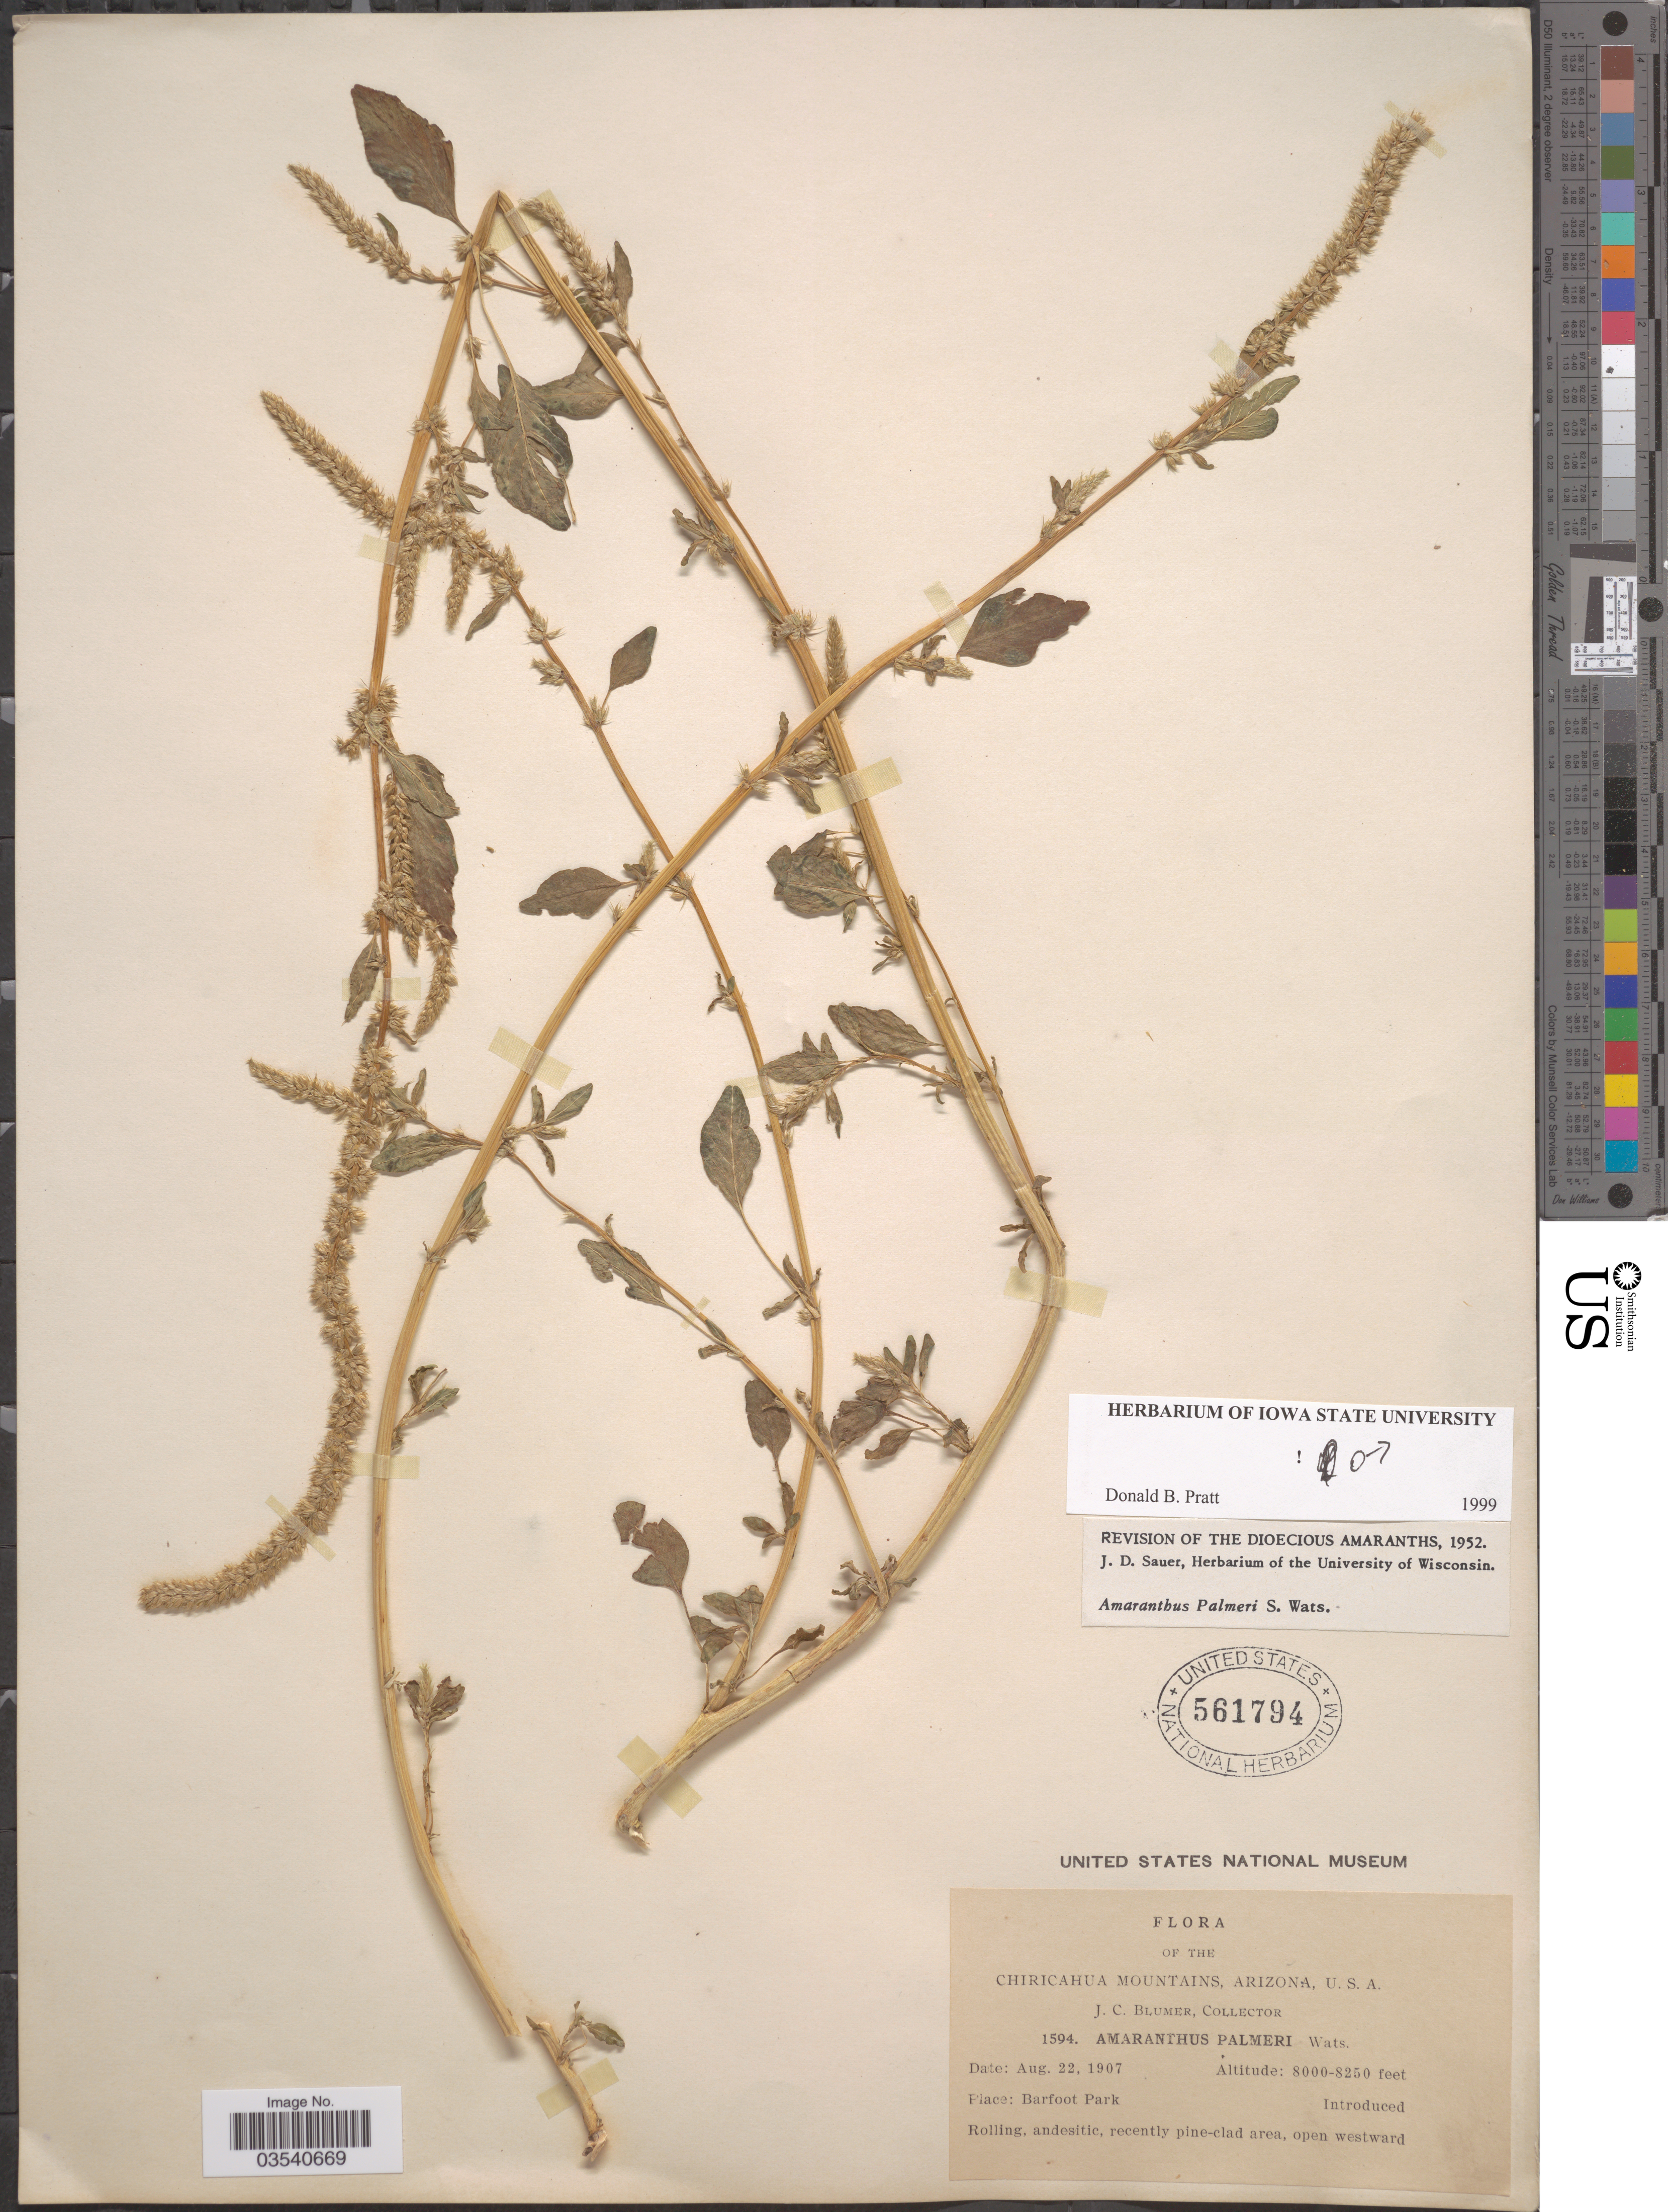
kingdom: Plantae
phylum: Tracheophyta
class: Magnoliopsida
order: Caryophyllales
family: Amaranthaceae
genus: Amaranthus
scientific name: Amaranthus palmeri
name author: S. Watson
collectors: J. C. Blumer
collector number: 1594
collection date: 1907-08-22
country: United States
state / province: Arizona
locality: The Chiricahua Mountains. Barfoot Park.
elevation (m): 2438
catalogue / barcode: US 561794